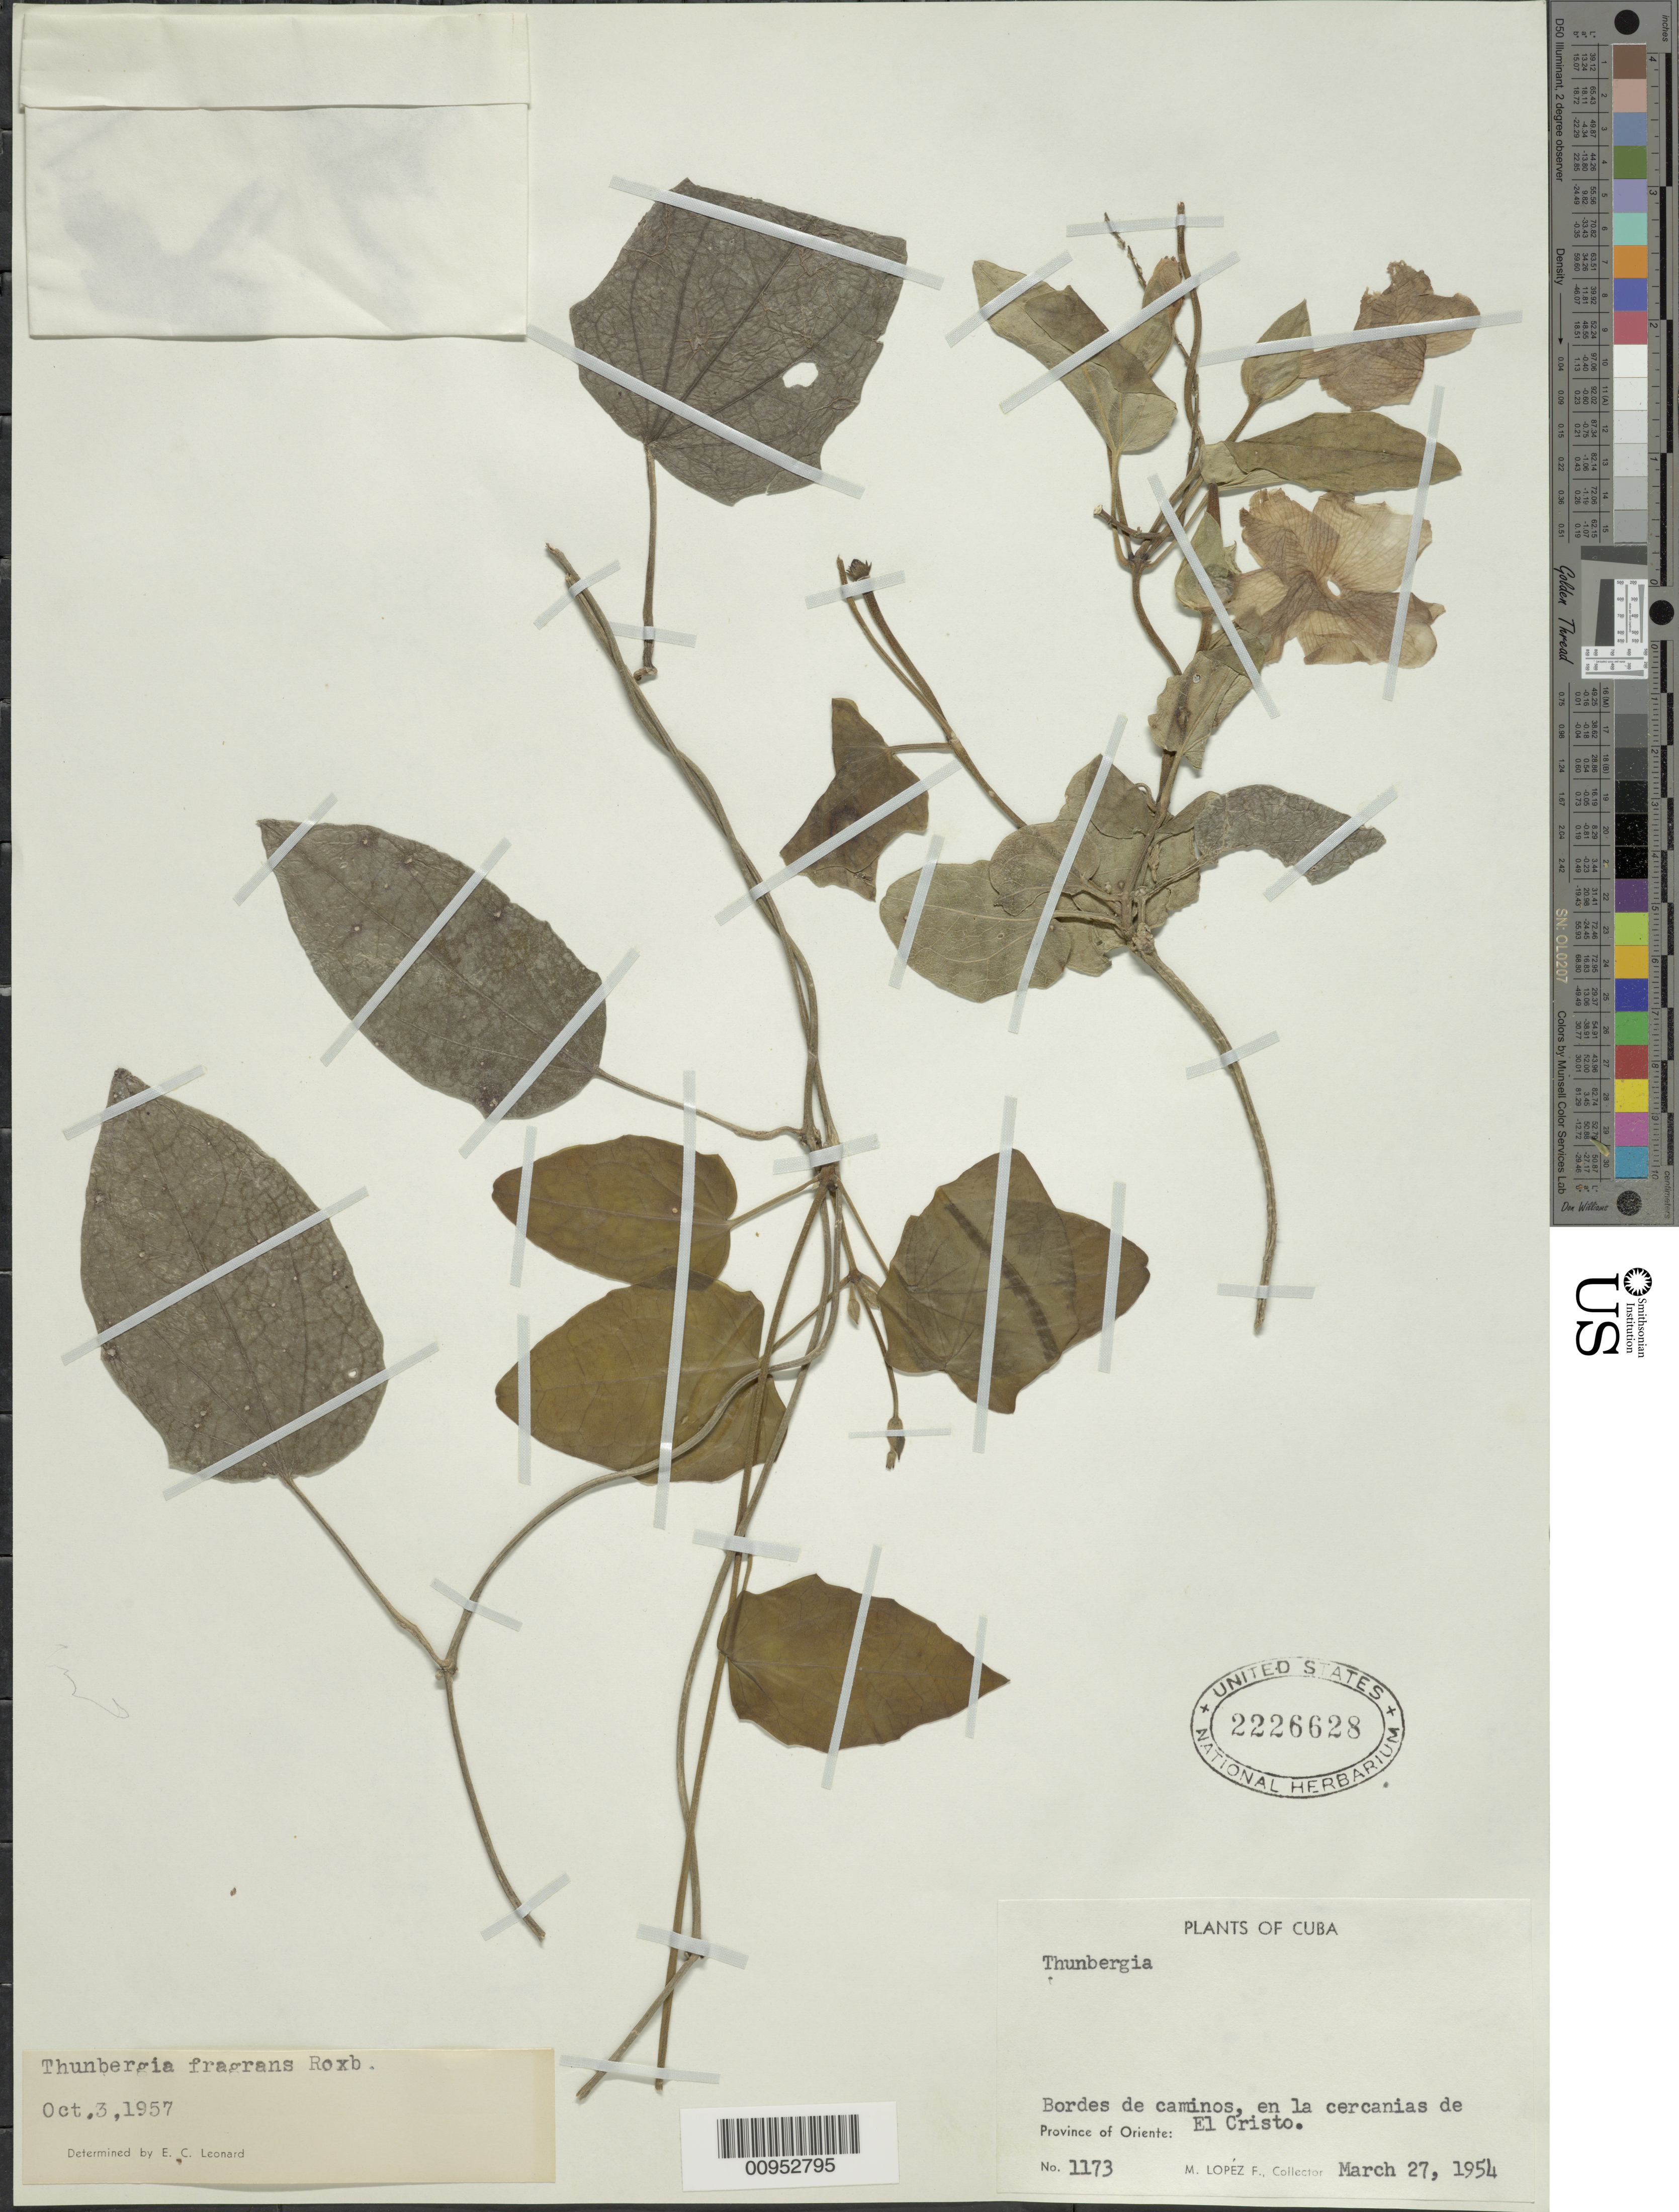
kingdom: Plantae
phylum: Tracheophyta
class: Magnoliopsida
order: Lamiales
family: Acanthaceae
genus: Thunbergia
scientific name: Thunbergia fragrans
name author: Roxb.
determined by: Leonard, Emery C., (US)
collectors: M. López Figueiras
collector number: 1173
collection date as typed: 27 Mar 1954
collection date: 1954-03-27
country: Cuba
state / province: Oriente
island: Cuba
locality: El Cristo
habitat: Bordes de caminos, en la cercanias de El Cristo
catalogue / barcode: US 2226628